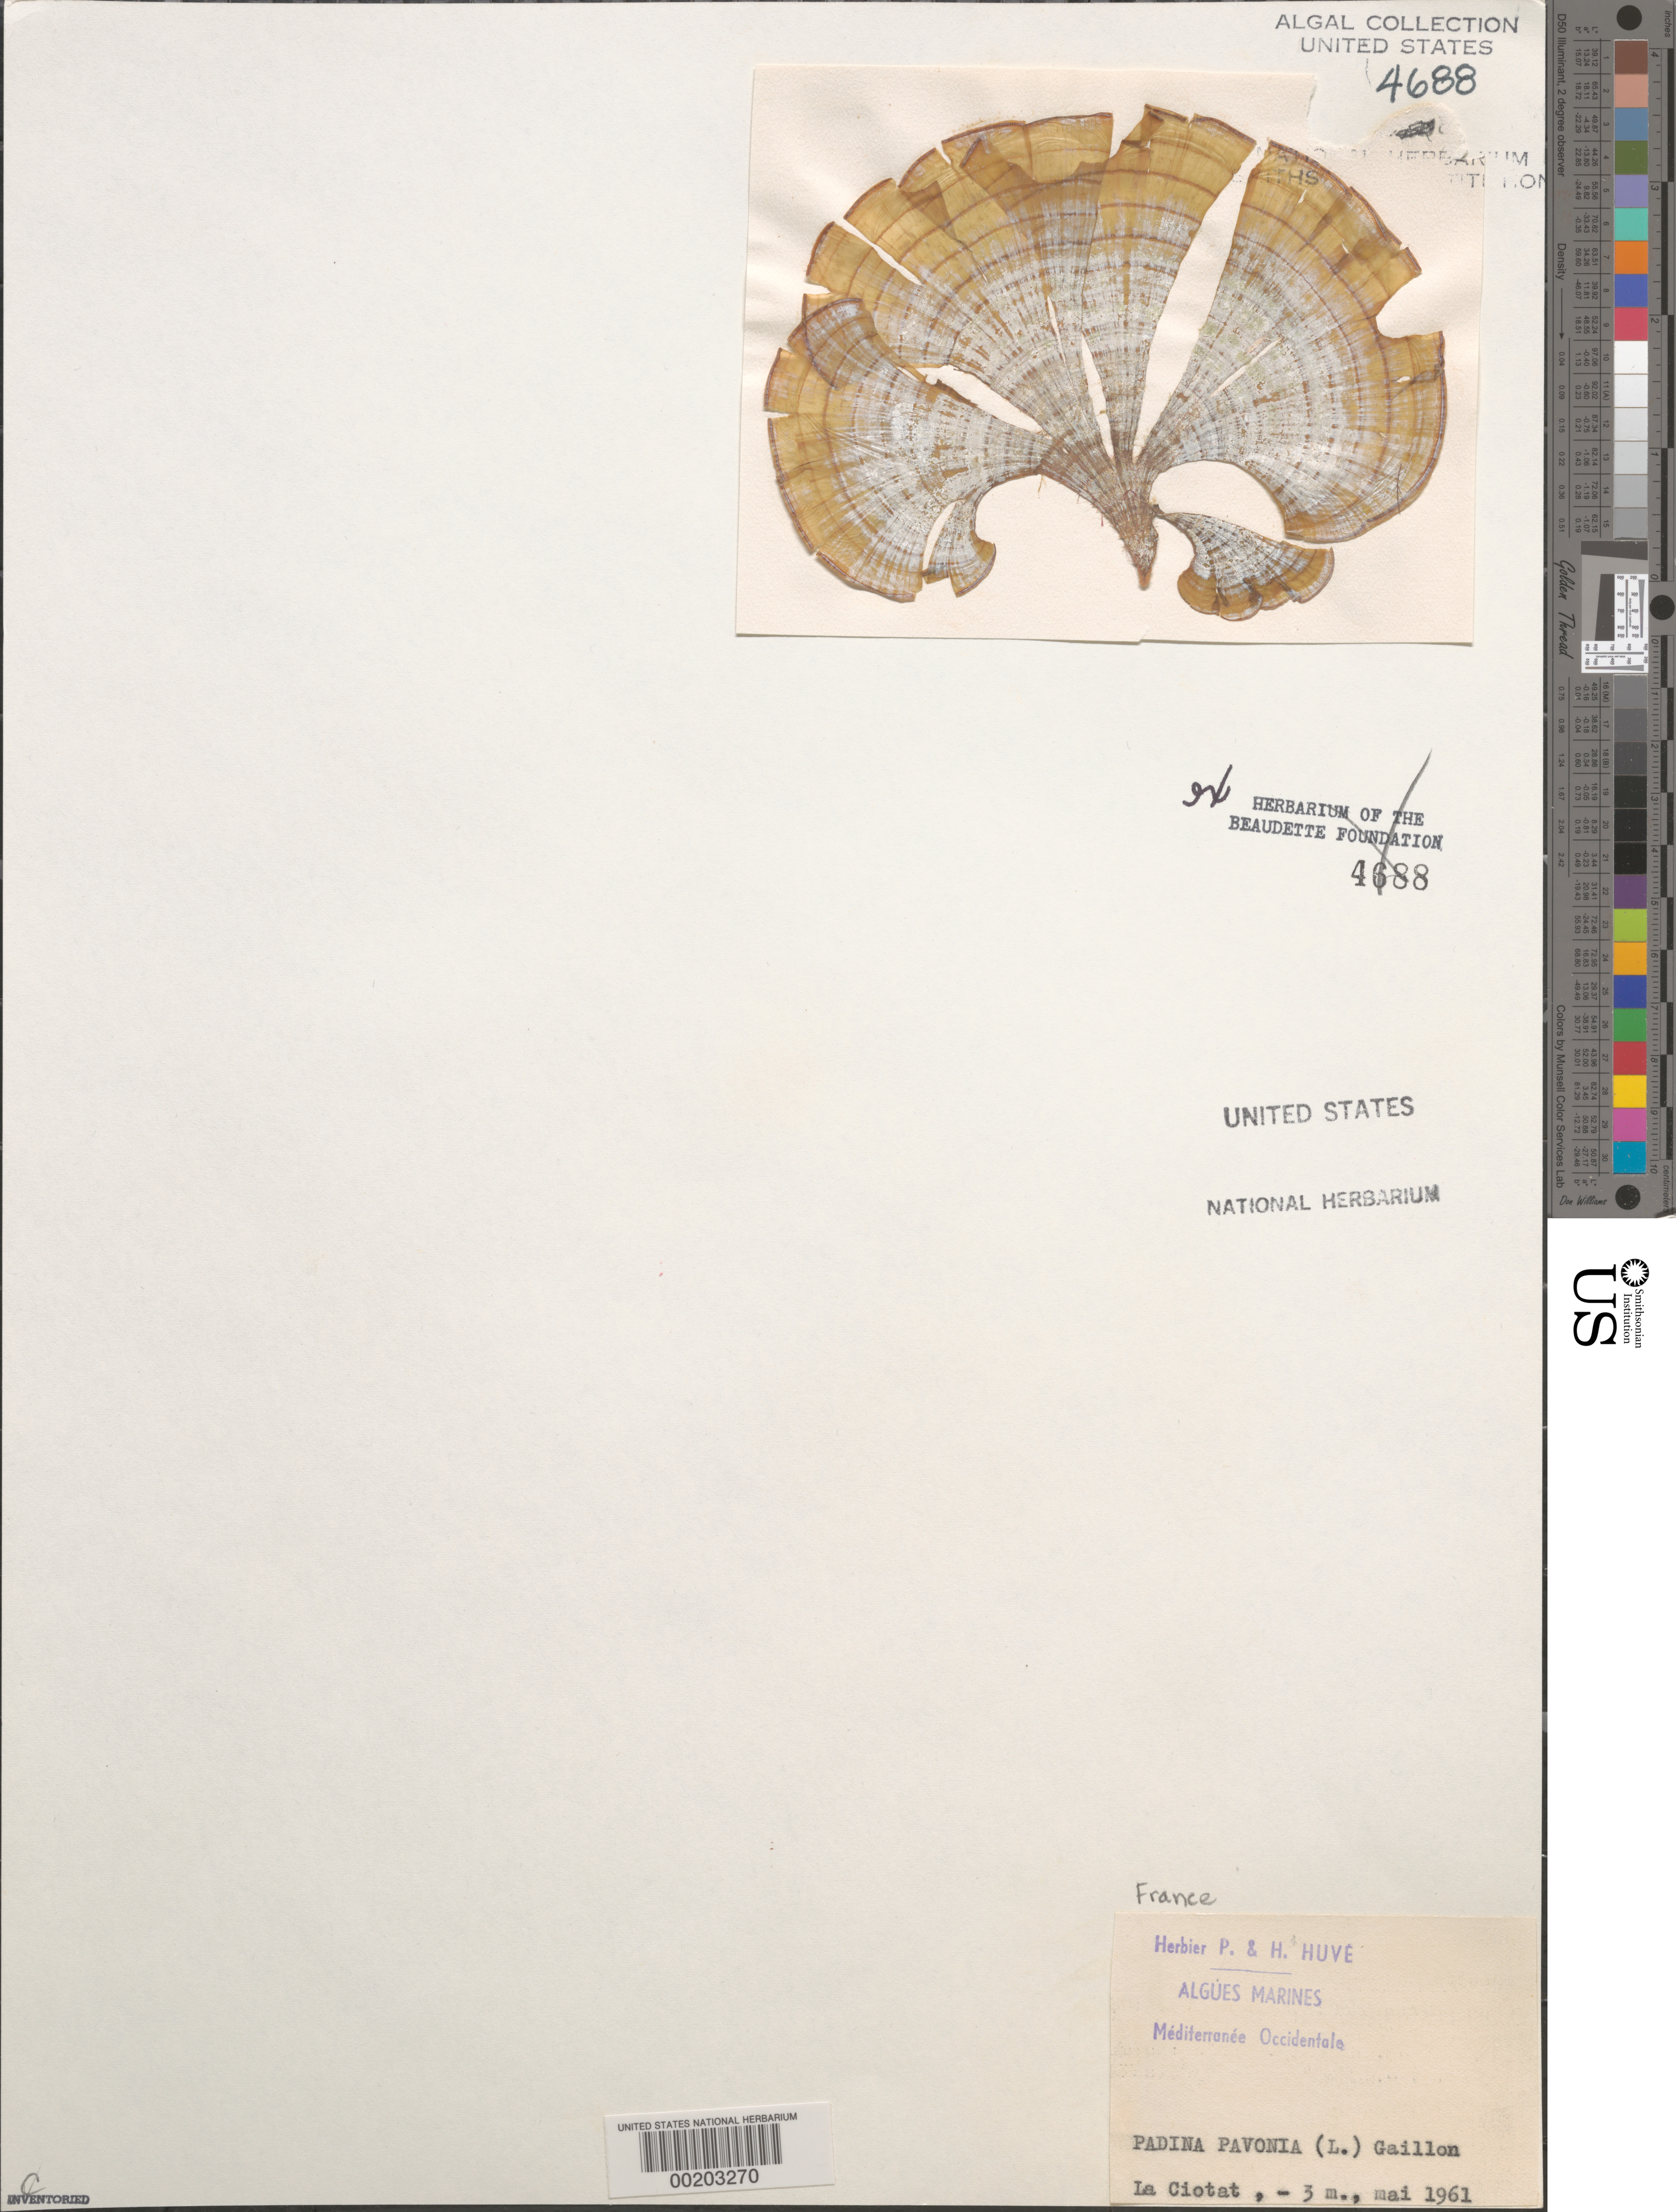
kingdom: Chromista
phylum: Ochrophyta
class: Phaeophyceae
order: Dictyotales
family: Dictyotaceae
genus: Padina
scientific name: Padina pavonica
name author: (L.) Thivy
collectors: P. Huve & H. Huve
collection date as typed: May 1961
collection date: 1961-05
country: France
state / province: Provence-Alpes-Côte d'Azur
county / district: Bouches-du-Rhône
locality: La Ciotat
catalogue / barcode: US 4688